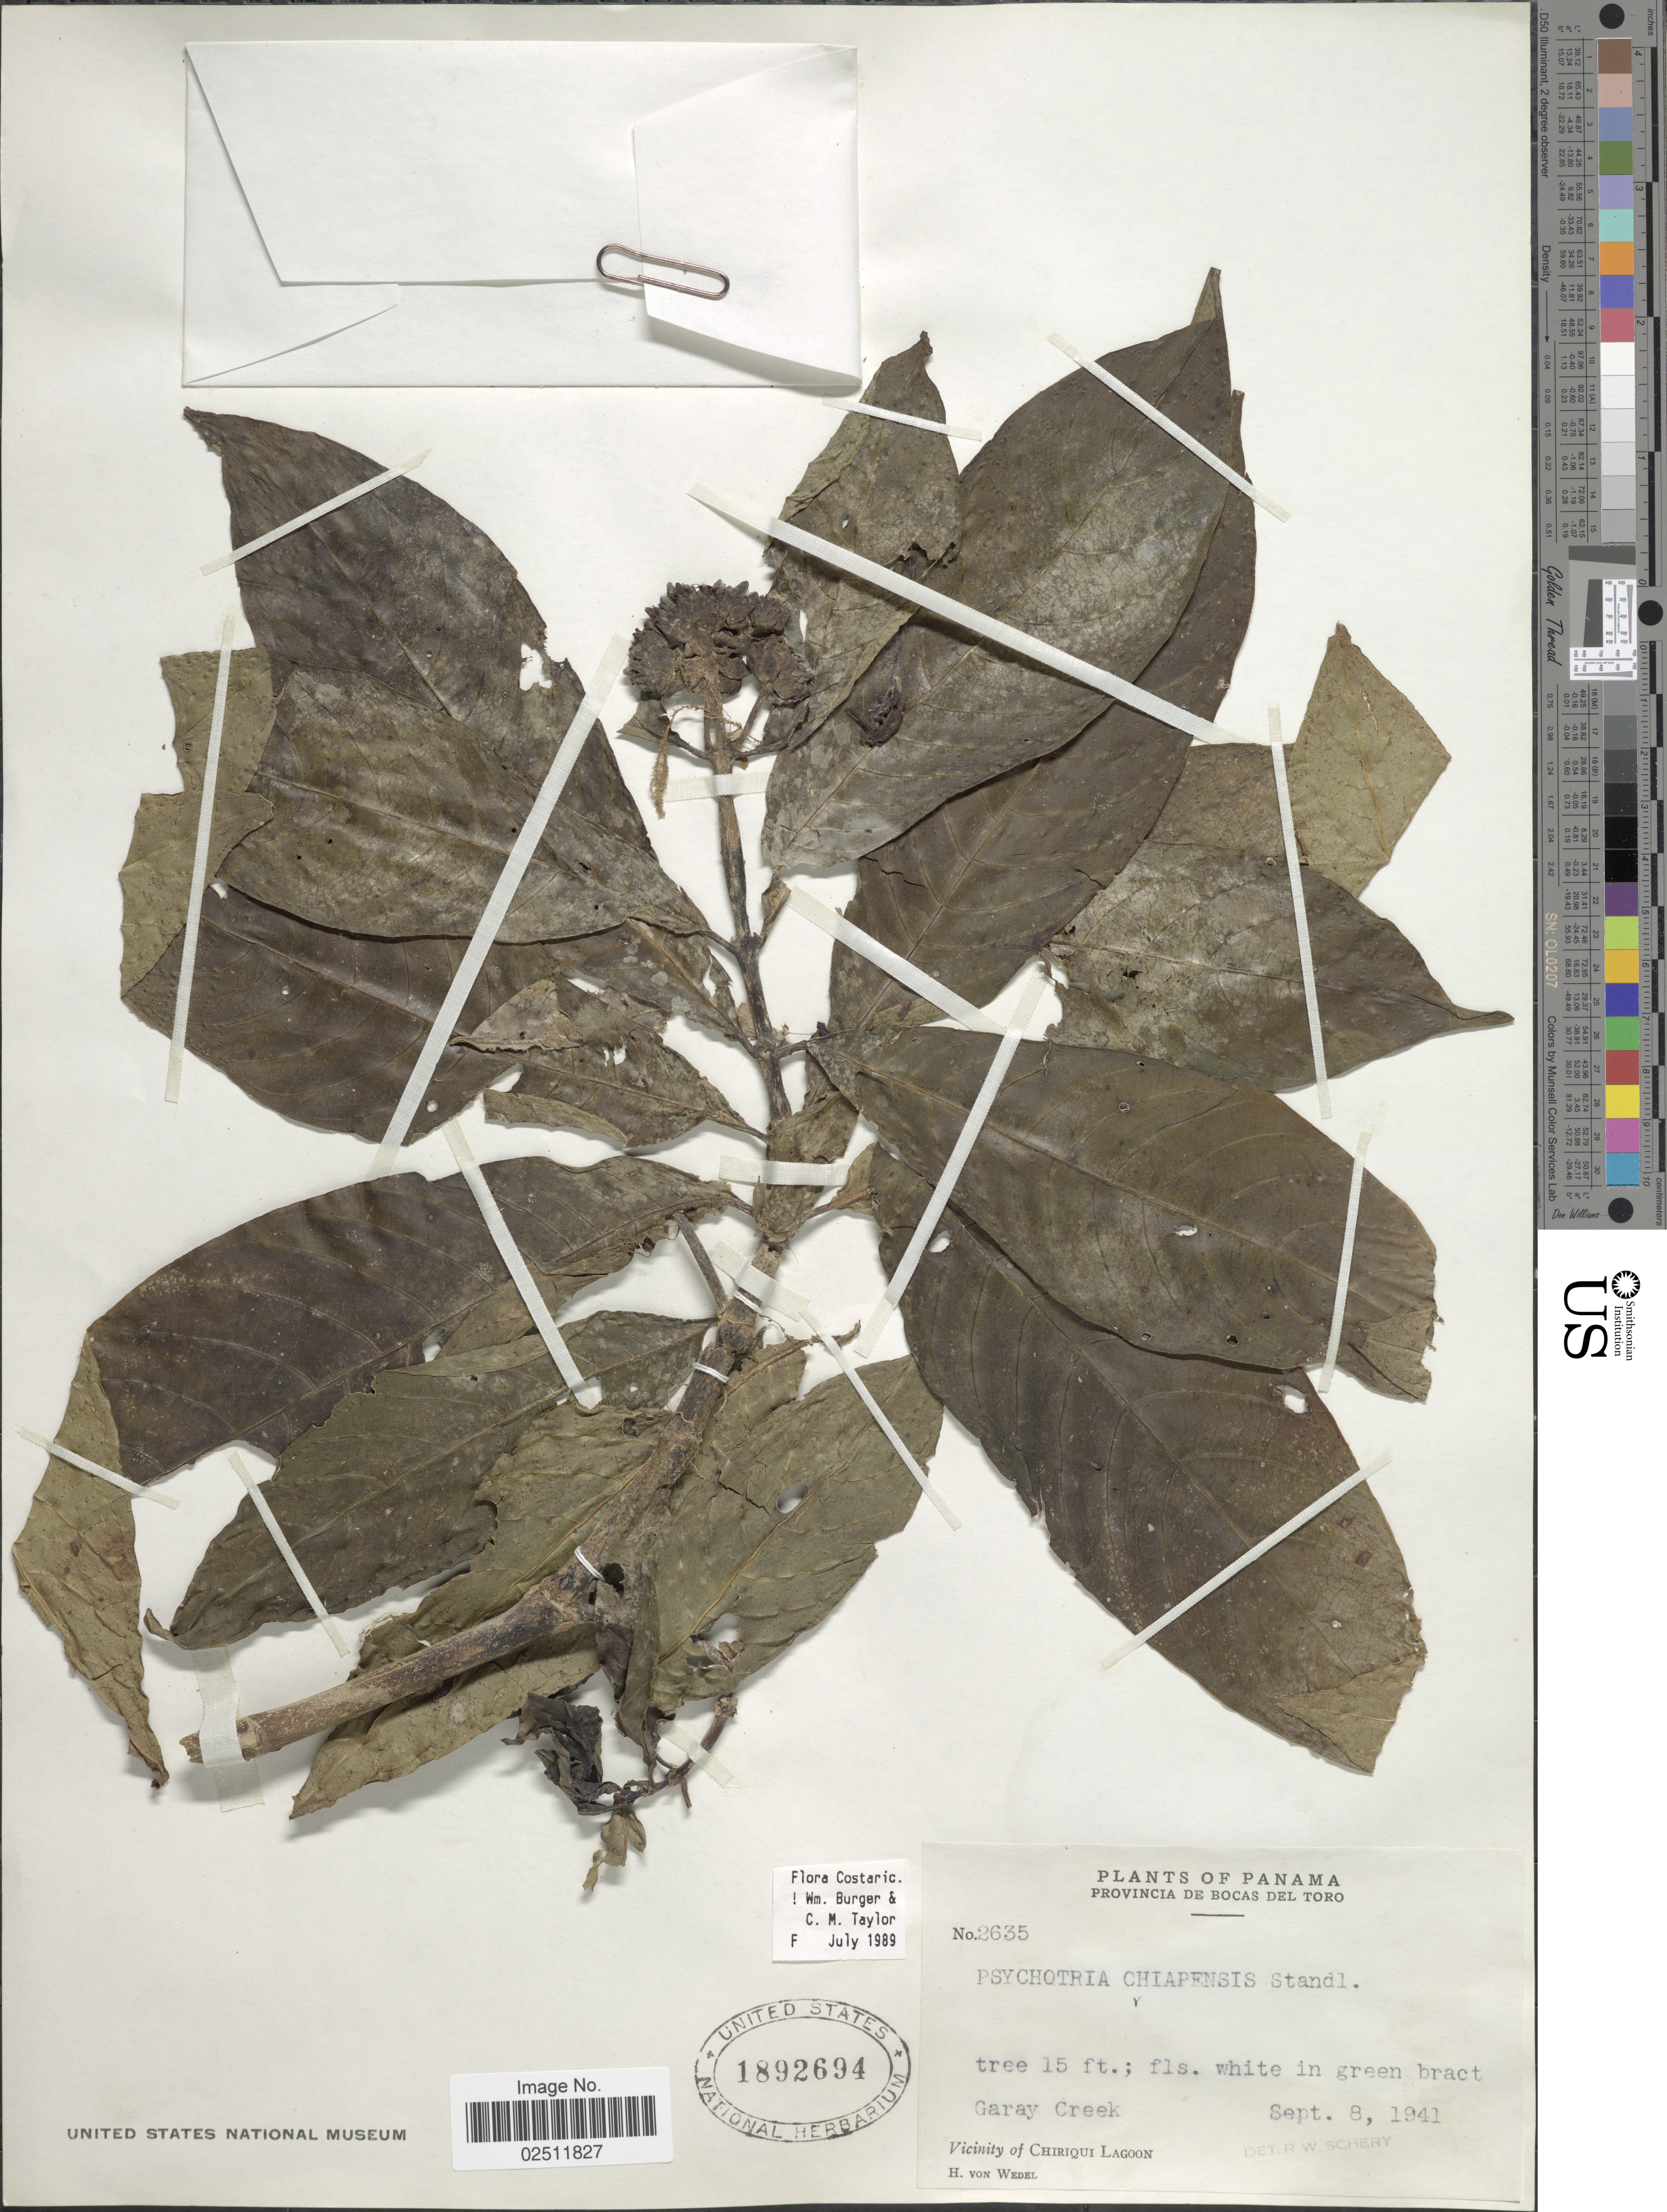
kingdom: Plantae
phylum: Tracheophyta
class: Magnoliopsida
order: Gentianales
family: Rubiaceae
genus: Psychotria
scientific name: Psychotria chiapensis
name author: Standl.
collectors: H. von Wedel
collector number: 2635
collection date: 1941-09-08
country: Panama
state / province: Bocas del Toro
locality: Garay Creek. Vicinity of Chiriqui Lagoon.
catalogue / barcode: US 1892694